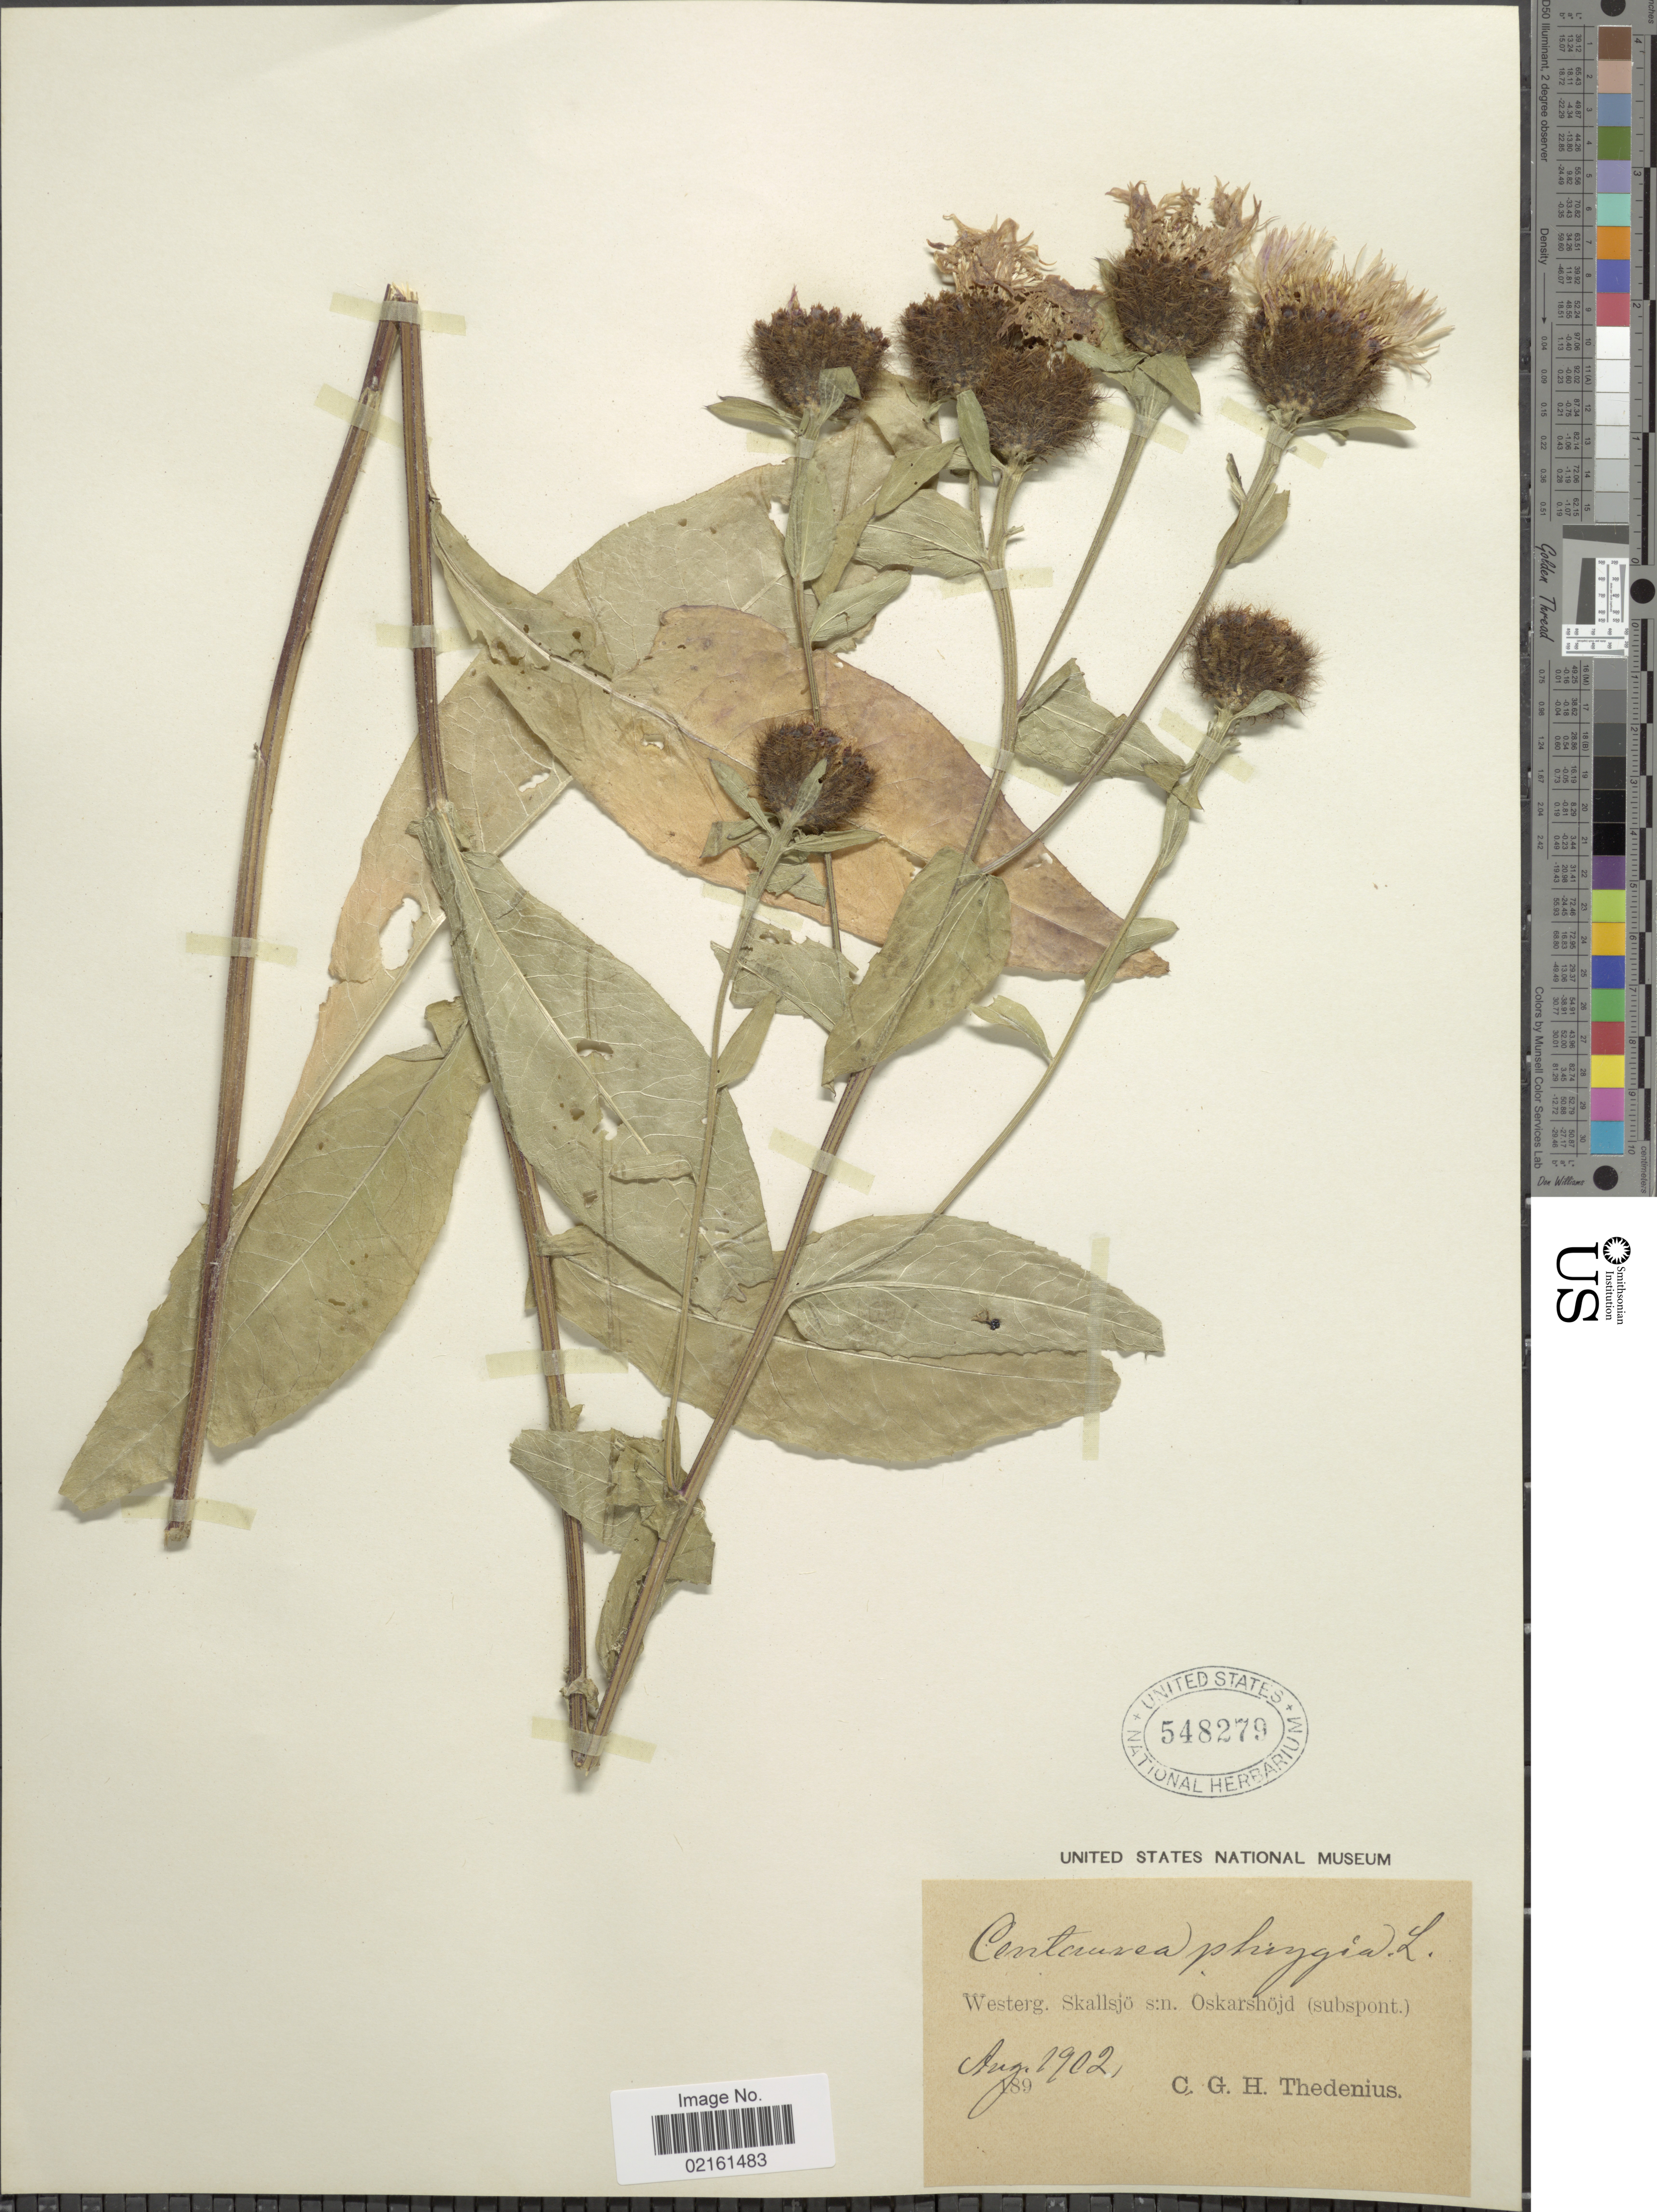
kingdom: Plantae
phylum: Tracheophyta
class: Magnoliopsida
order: Asterales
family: Asteraceae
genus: Centaurea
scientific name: Centaurea phrygia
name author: L.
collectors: C. Thedenius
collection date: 1902-08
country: Sweden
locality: Westerg. Skallsjo s:n. Oskarshojd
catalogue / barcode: US 548279